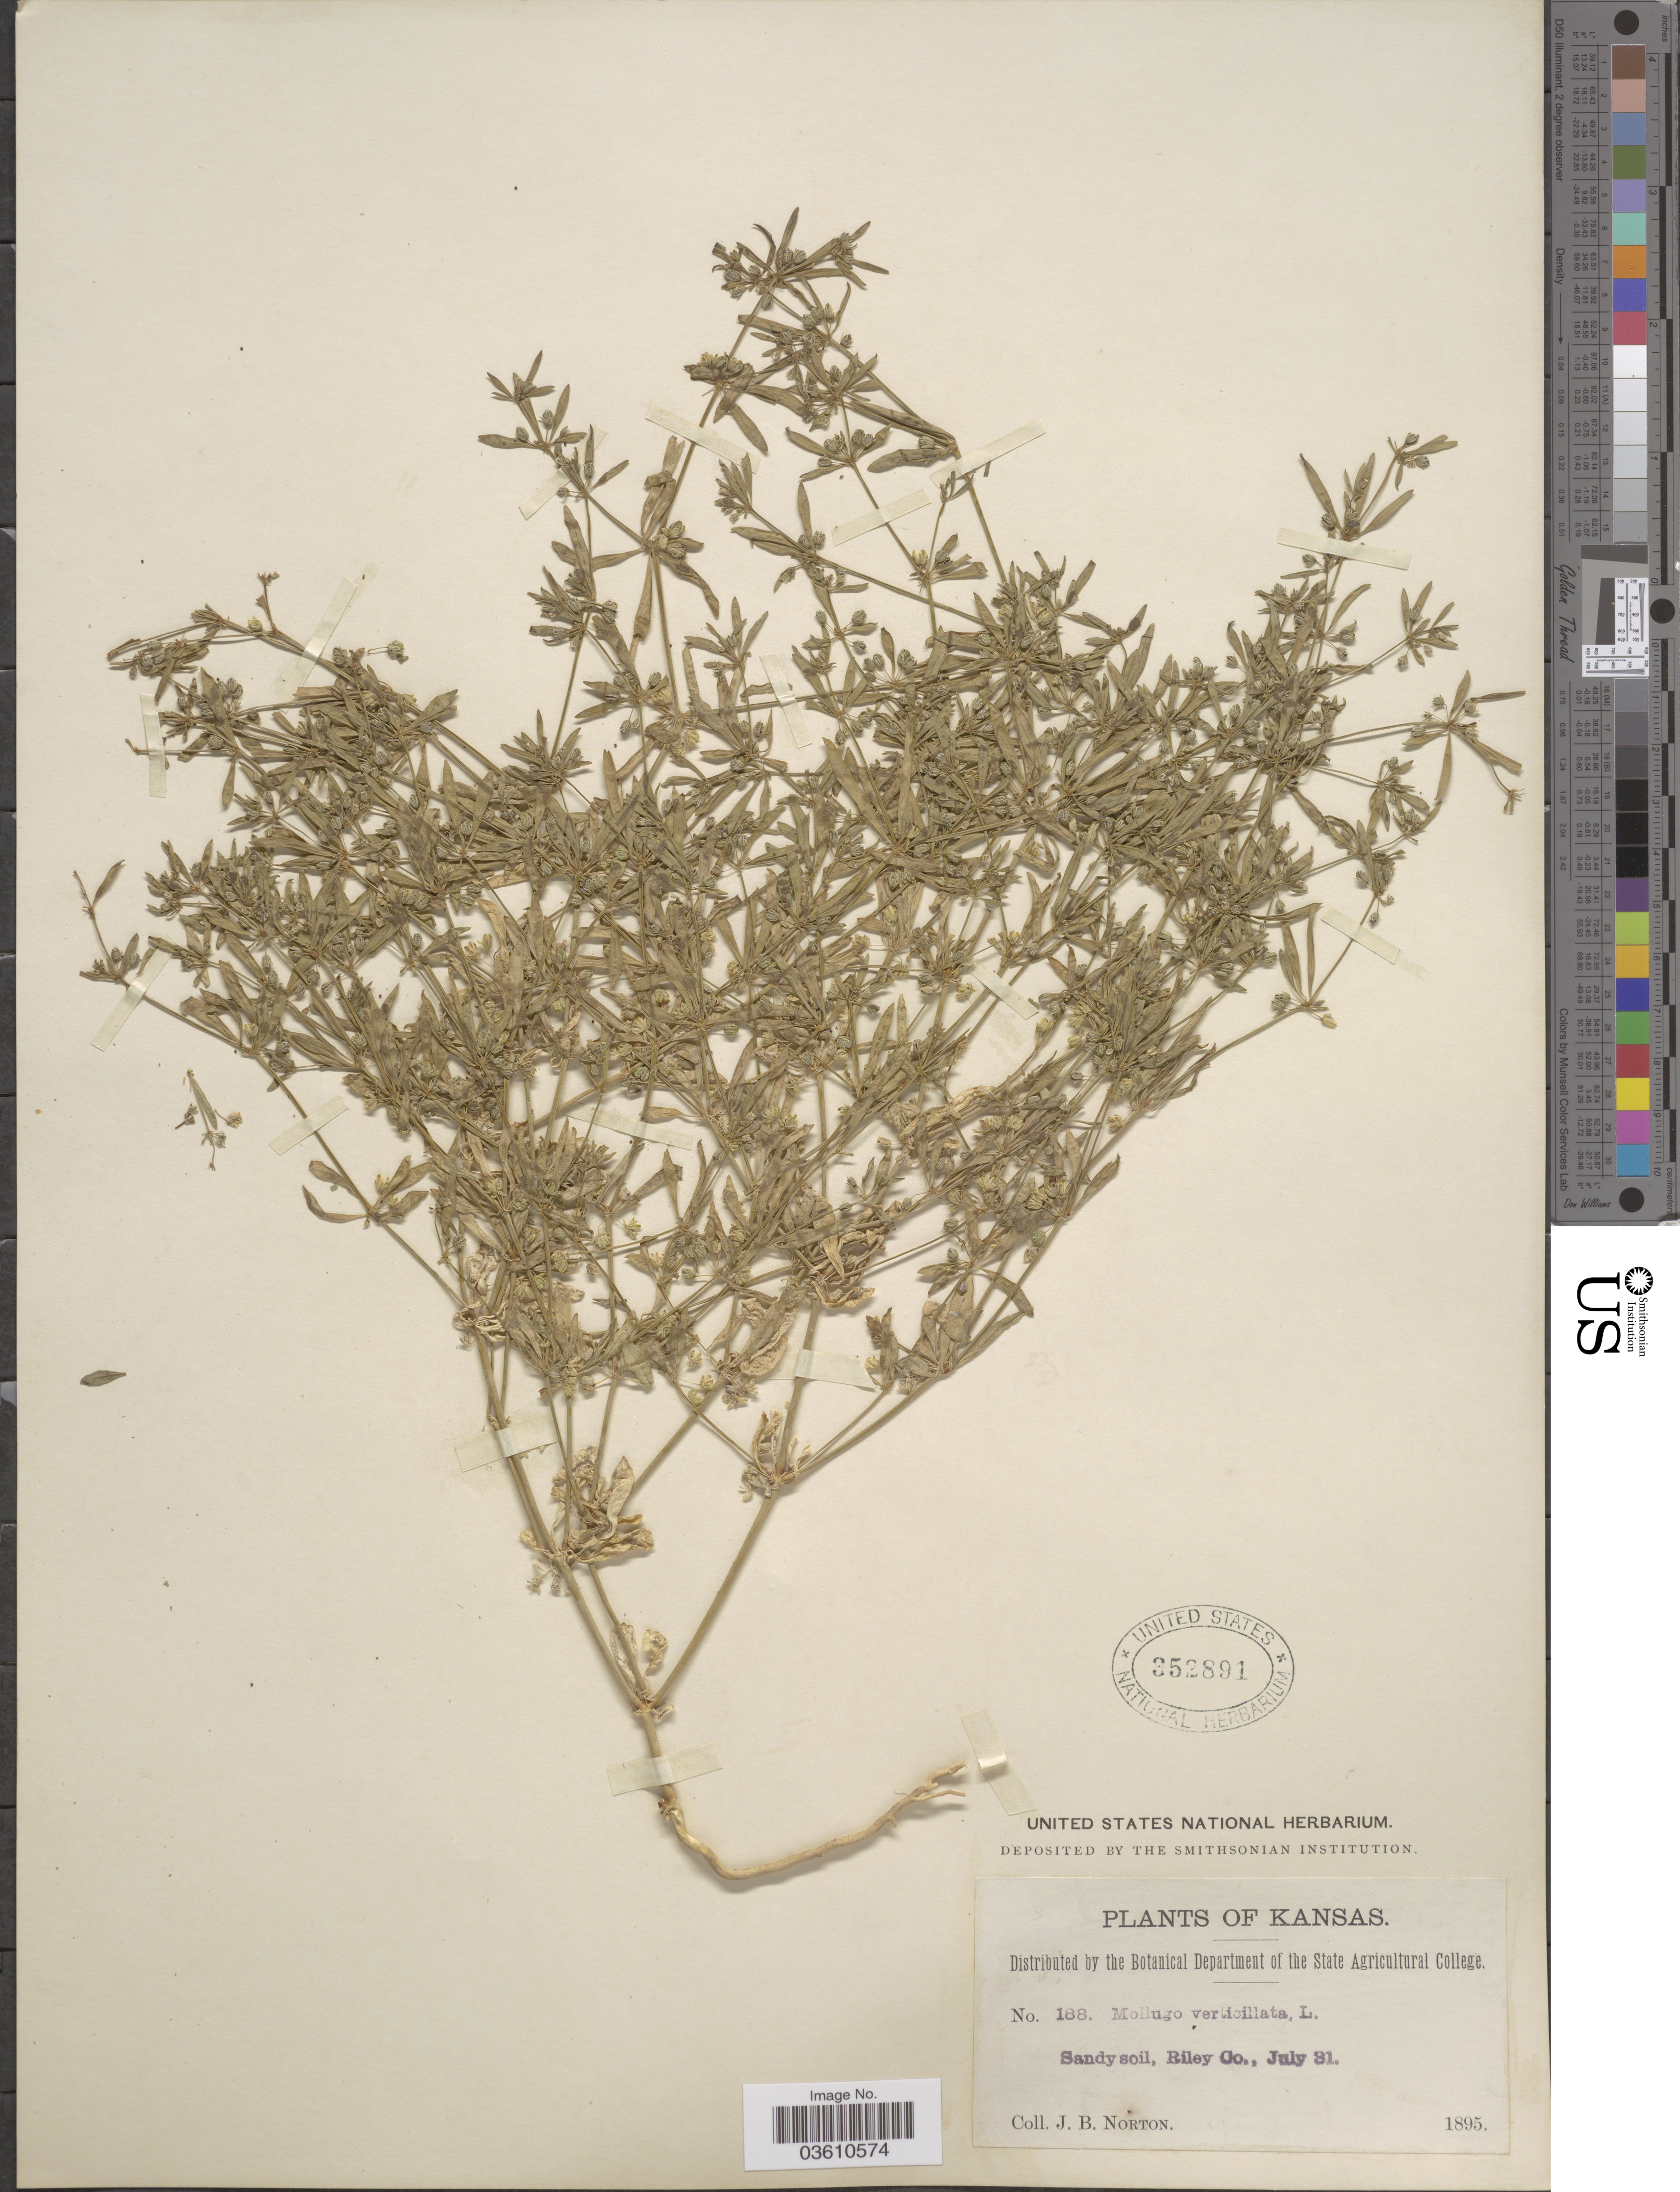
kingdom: Plantae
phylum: Tracheophyta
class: Magnoliopsida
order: Caryophyllales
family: Molluginaceae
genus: Mollugo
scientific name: Mollugo verticillata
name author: L.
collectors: J. B. Norton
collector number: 188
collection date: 1895-07-31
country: United States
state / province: Kansas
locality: Riley co.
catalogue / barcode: US 352891